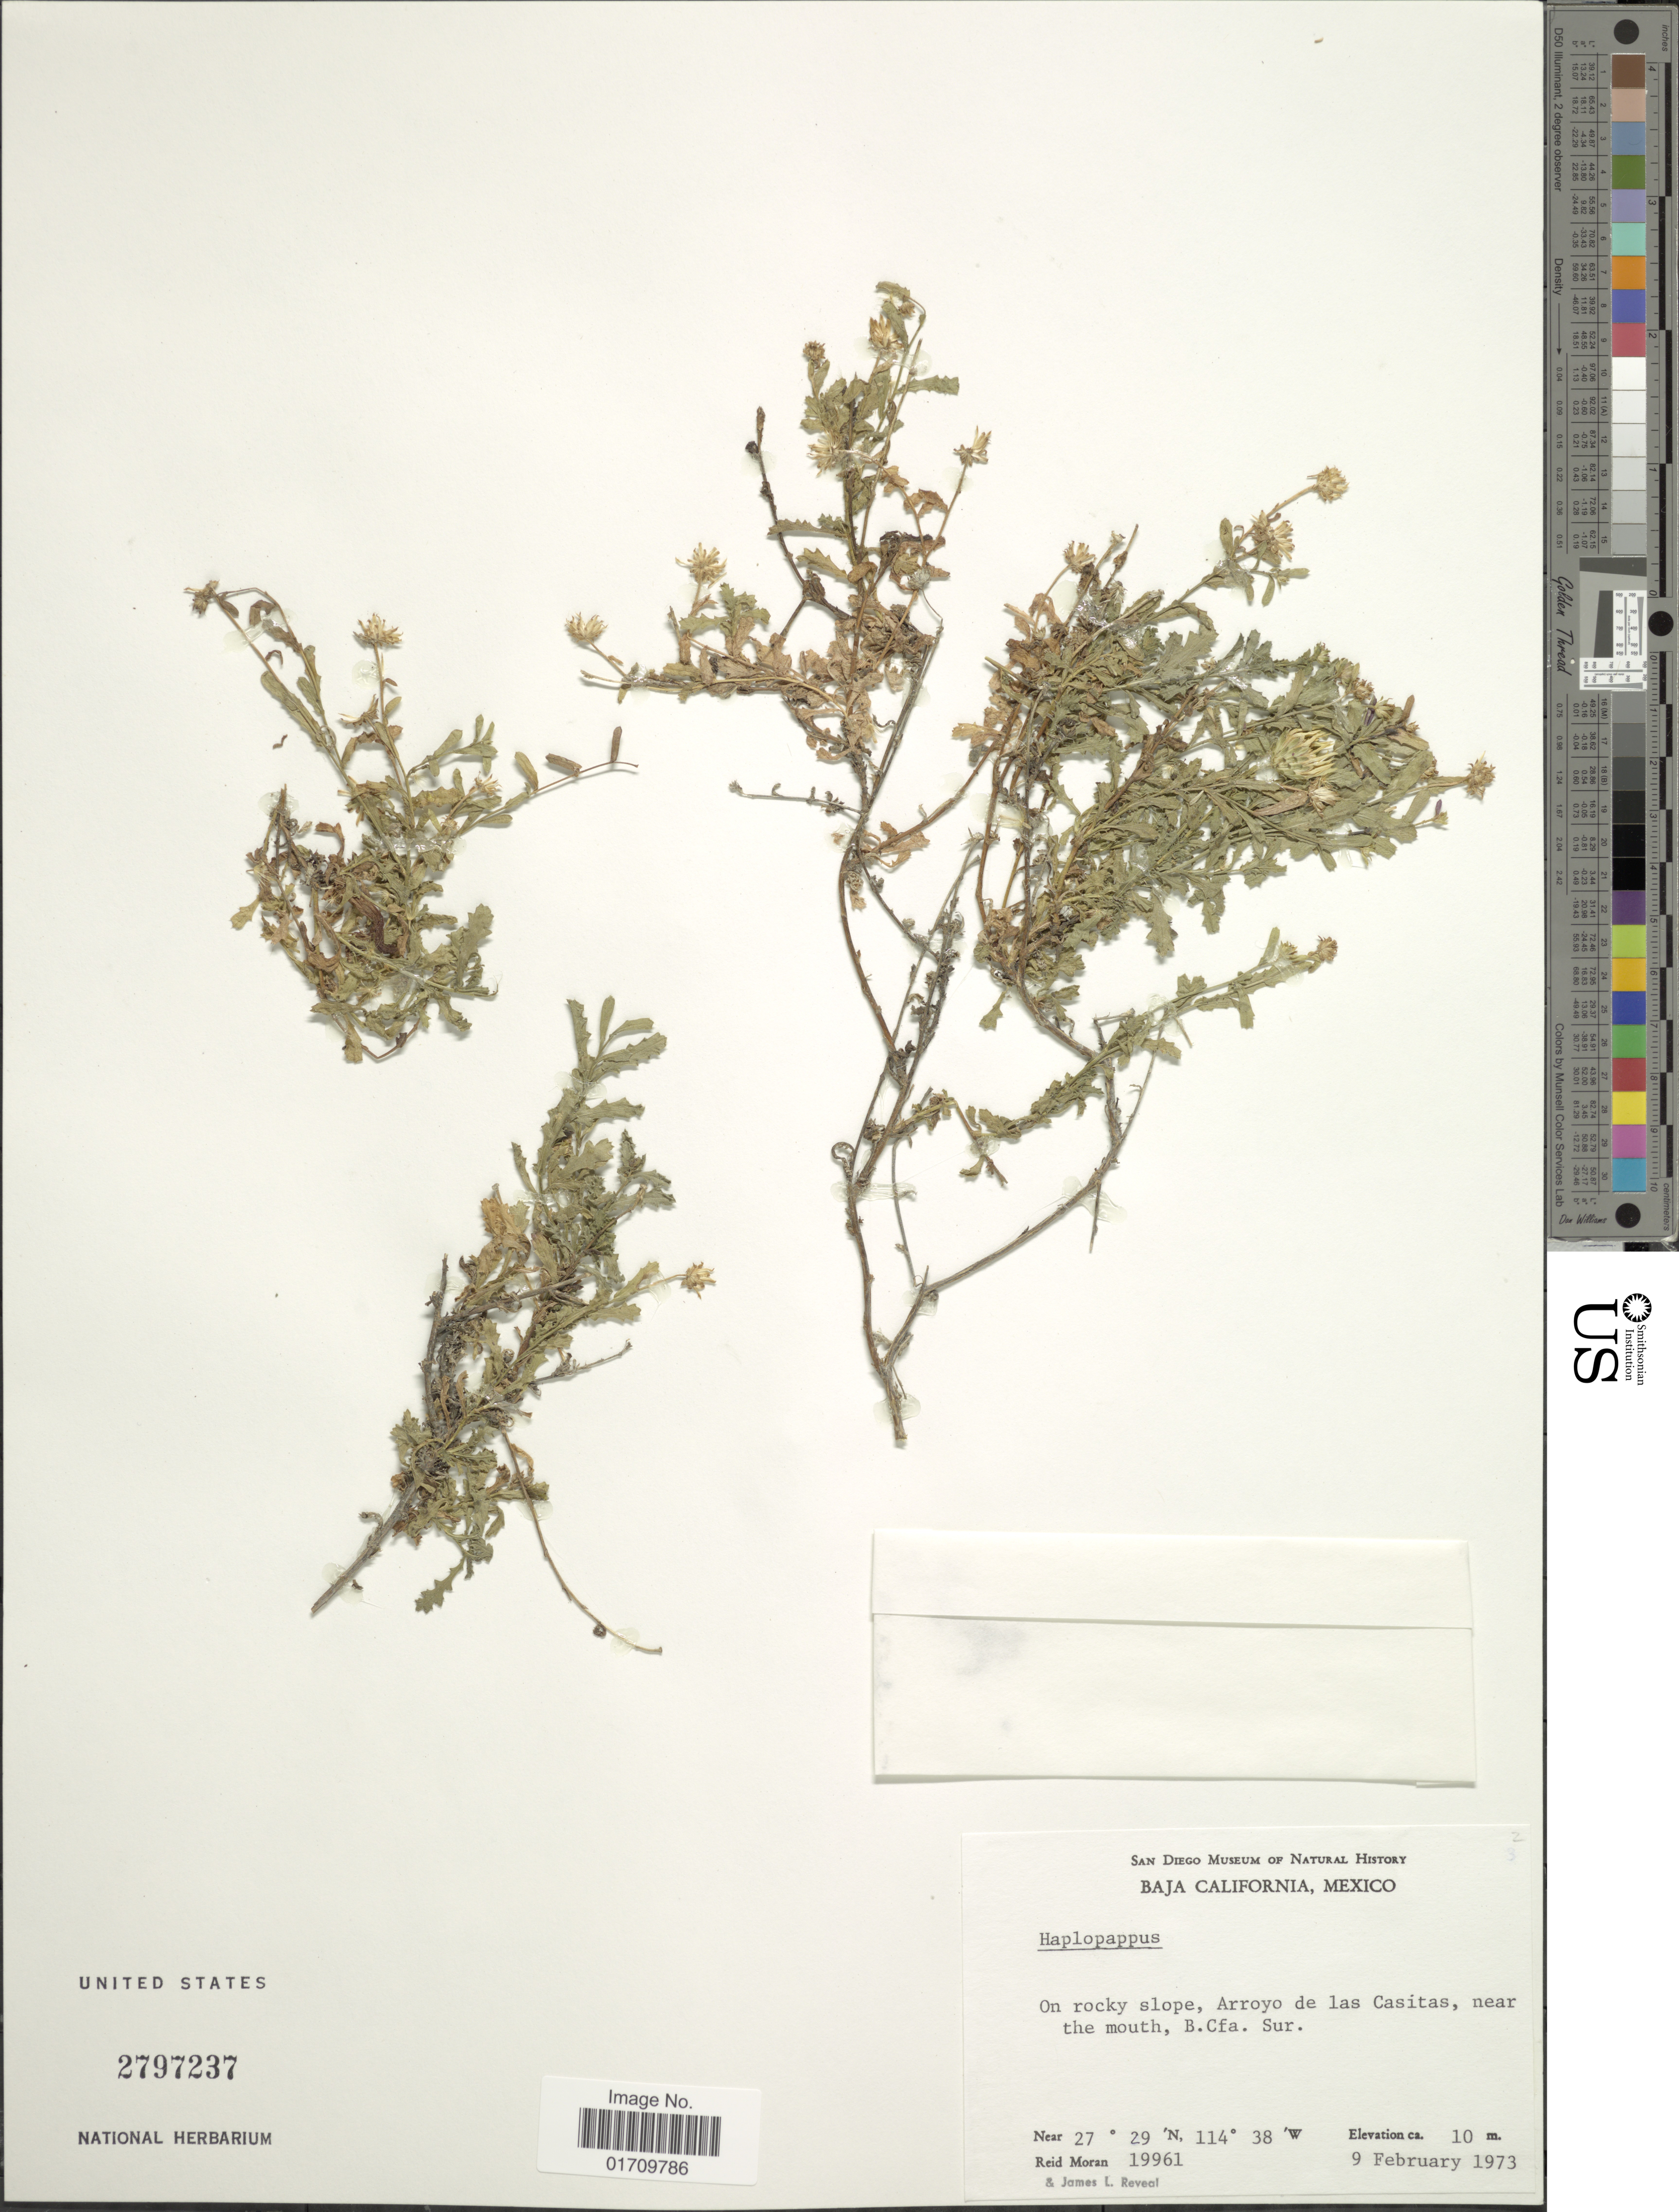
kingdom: Plantae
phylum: Tracheophyta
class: Magnoliopsida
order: Asterales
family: Asteraceae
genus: Machaeranthera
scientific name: Machaeranthera sp.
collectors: R. V. Moran & J. L. Reveal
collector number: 19961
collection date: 1973-02-09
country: Mexico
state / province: Baja California Sur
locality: Arroyo de las Casitas, near the mouth, B. Cfa. Sur.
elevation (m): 10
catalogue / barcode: US 2797237